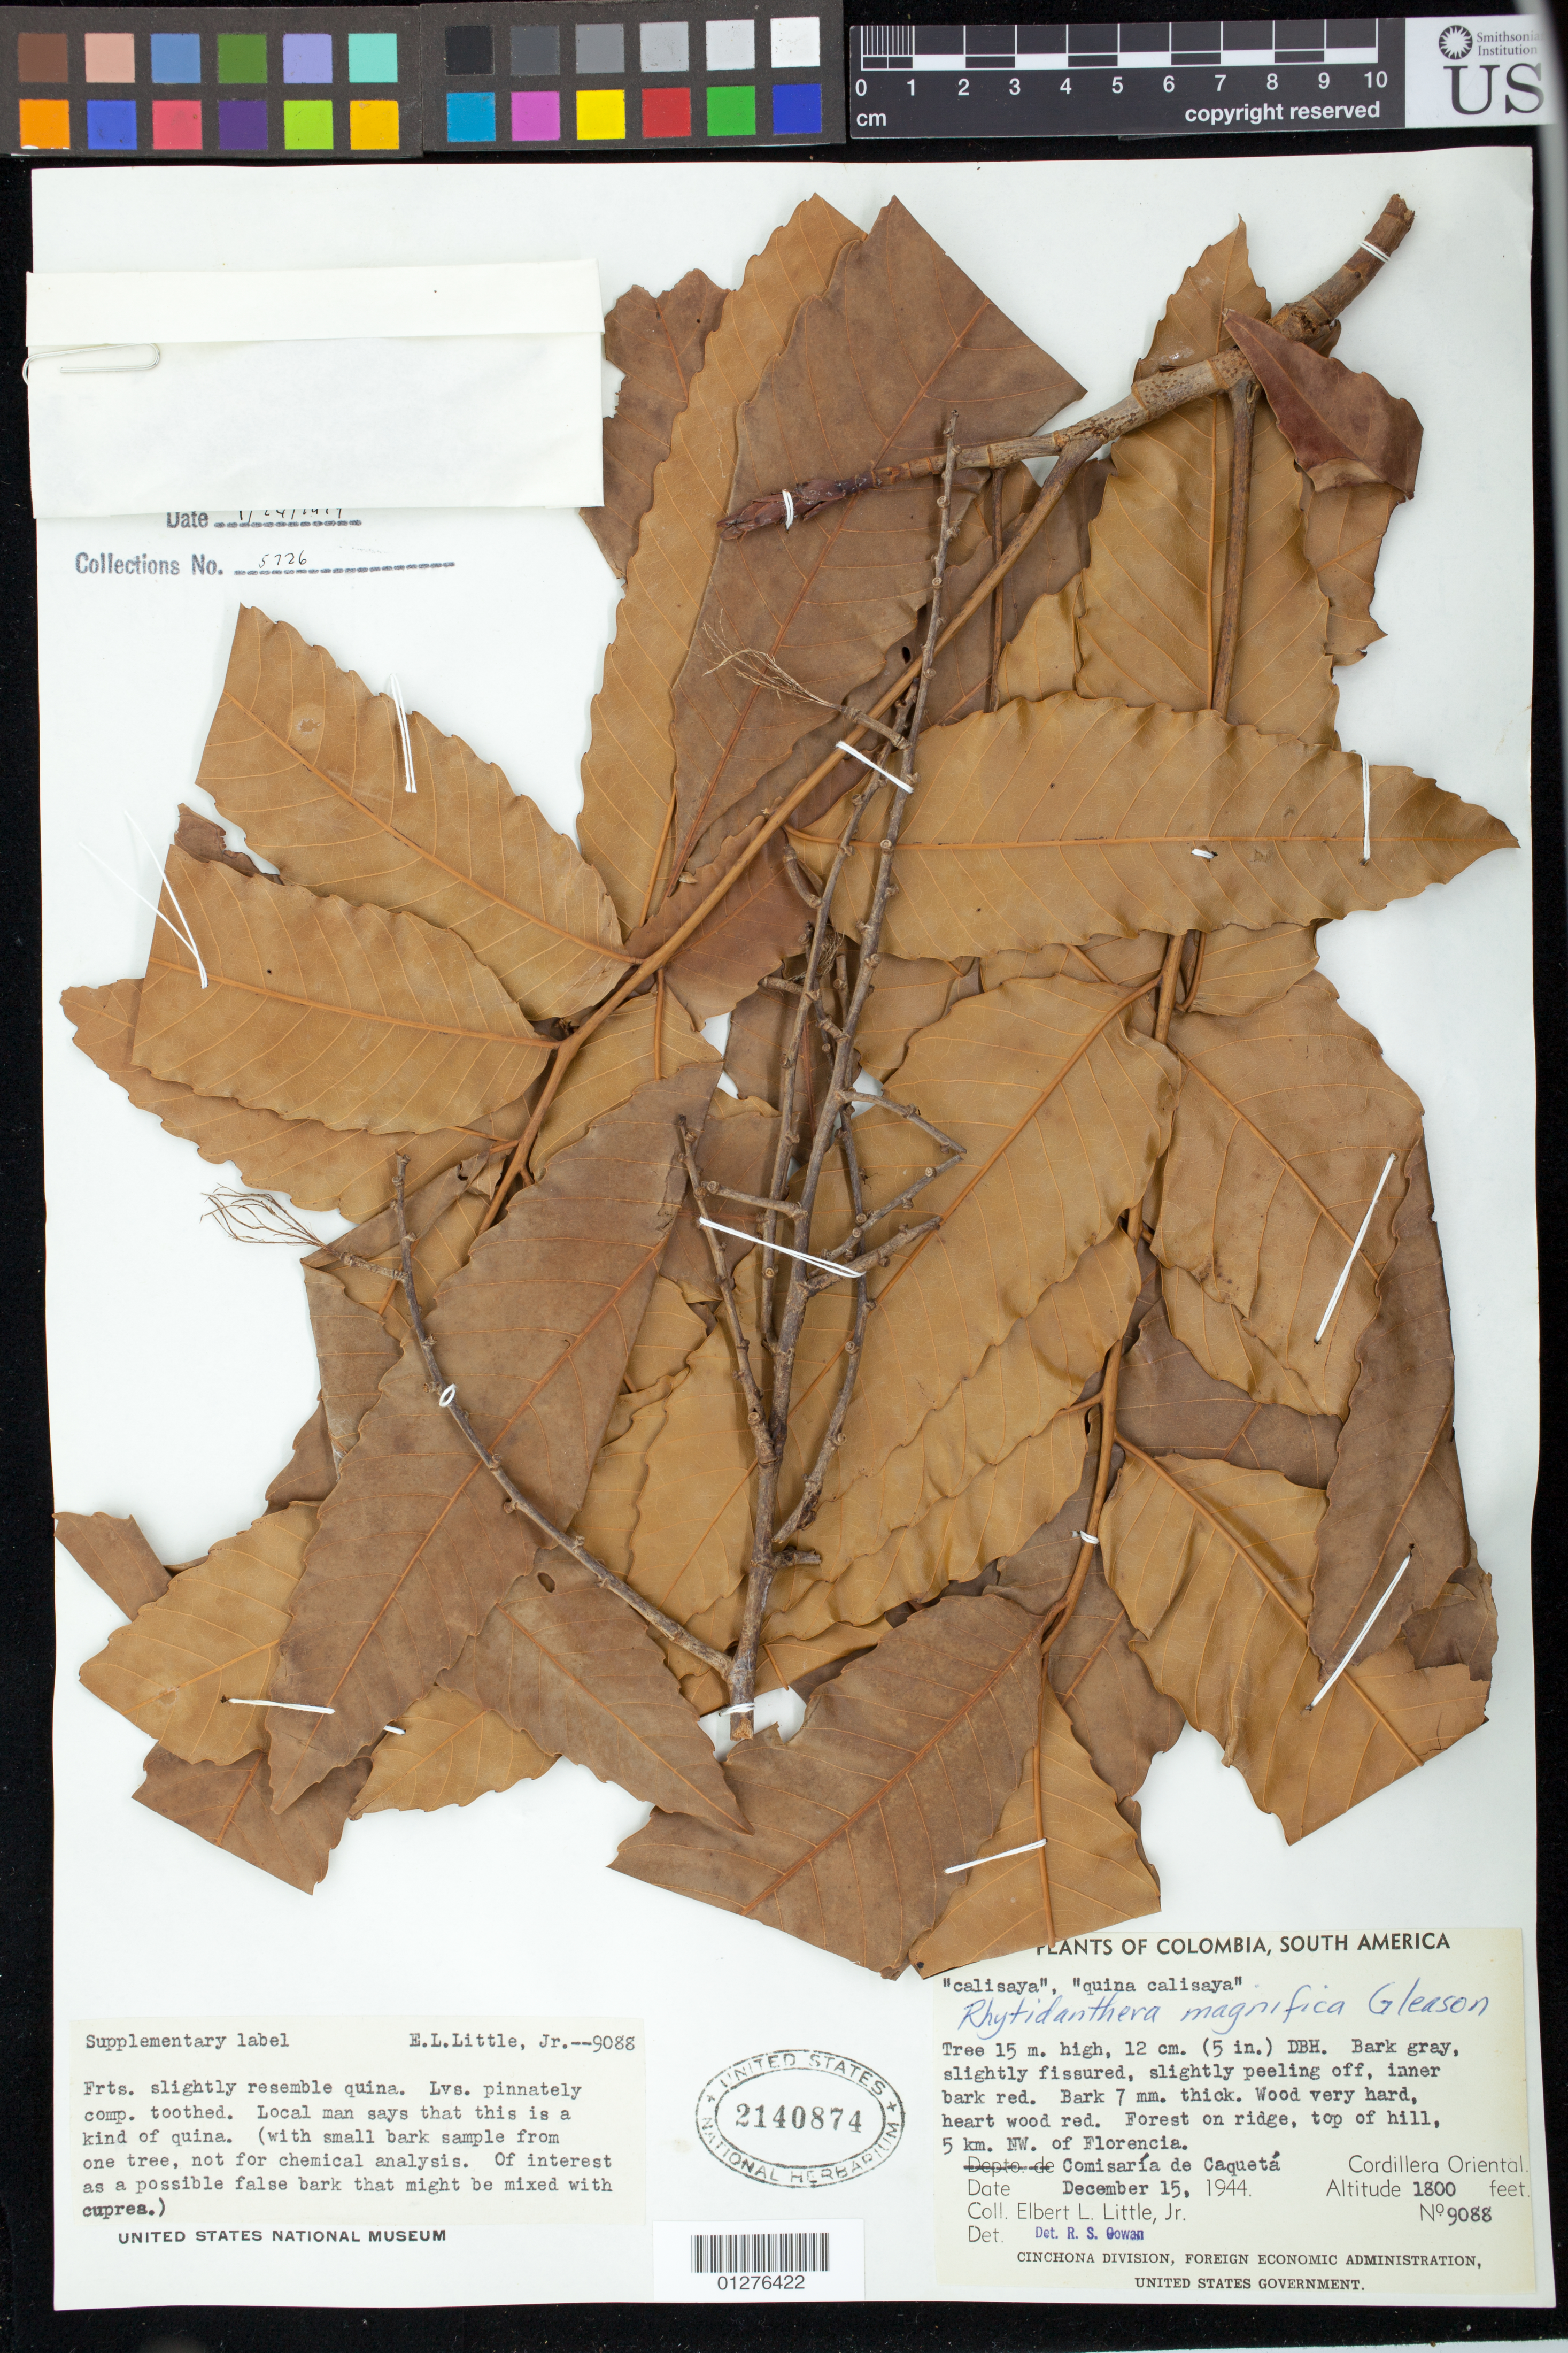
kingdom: Plantae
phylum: Tracheophyta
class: Magnoliopsida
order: Malpighiales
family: Ochnaceae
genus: Rhytidanthera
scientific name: Rhytidanthera splendida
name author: (Planch.) Tiegh.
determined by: Reinales, Sandra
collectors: E. L. Little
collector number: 9088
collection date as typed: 15 Dec 1944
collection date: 1944-12-15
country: Colombia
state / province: Huila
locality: Cordillera Oriental, 5 km NW of Florencia. Comisaria de Caqueta.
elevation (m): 549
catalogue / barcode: US 2140874